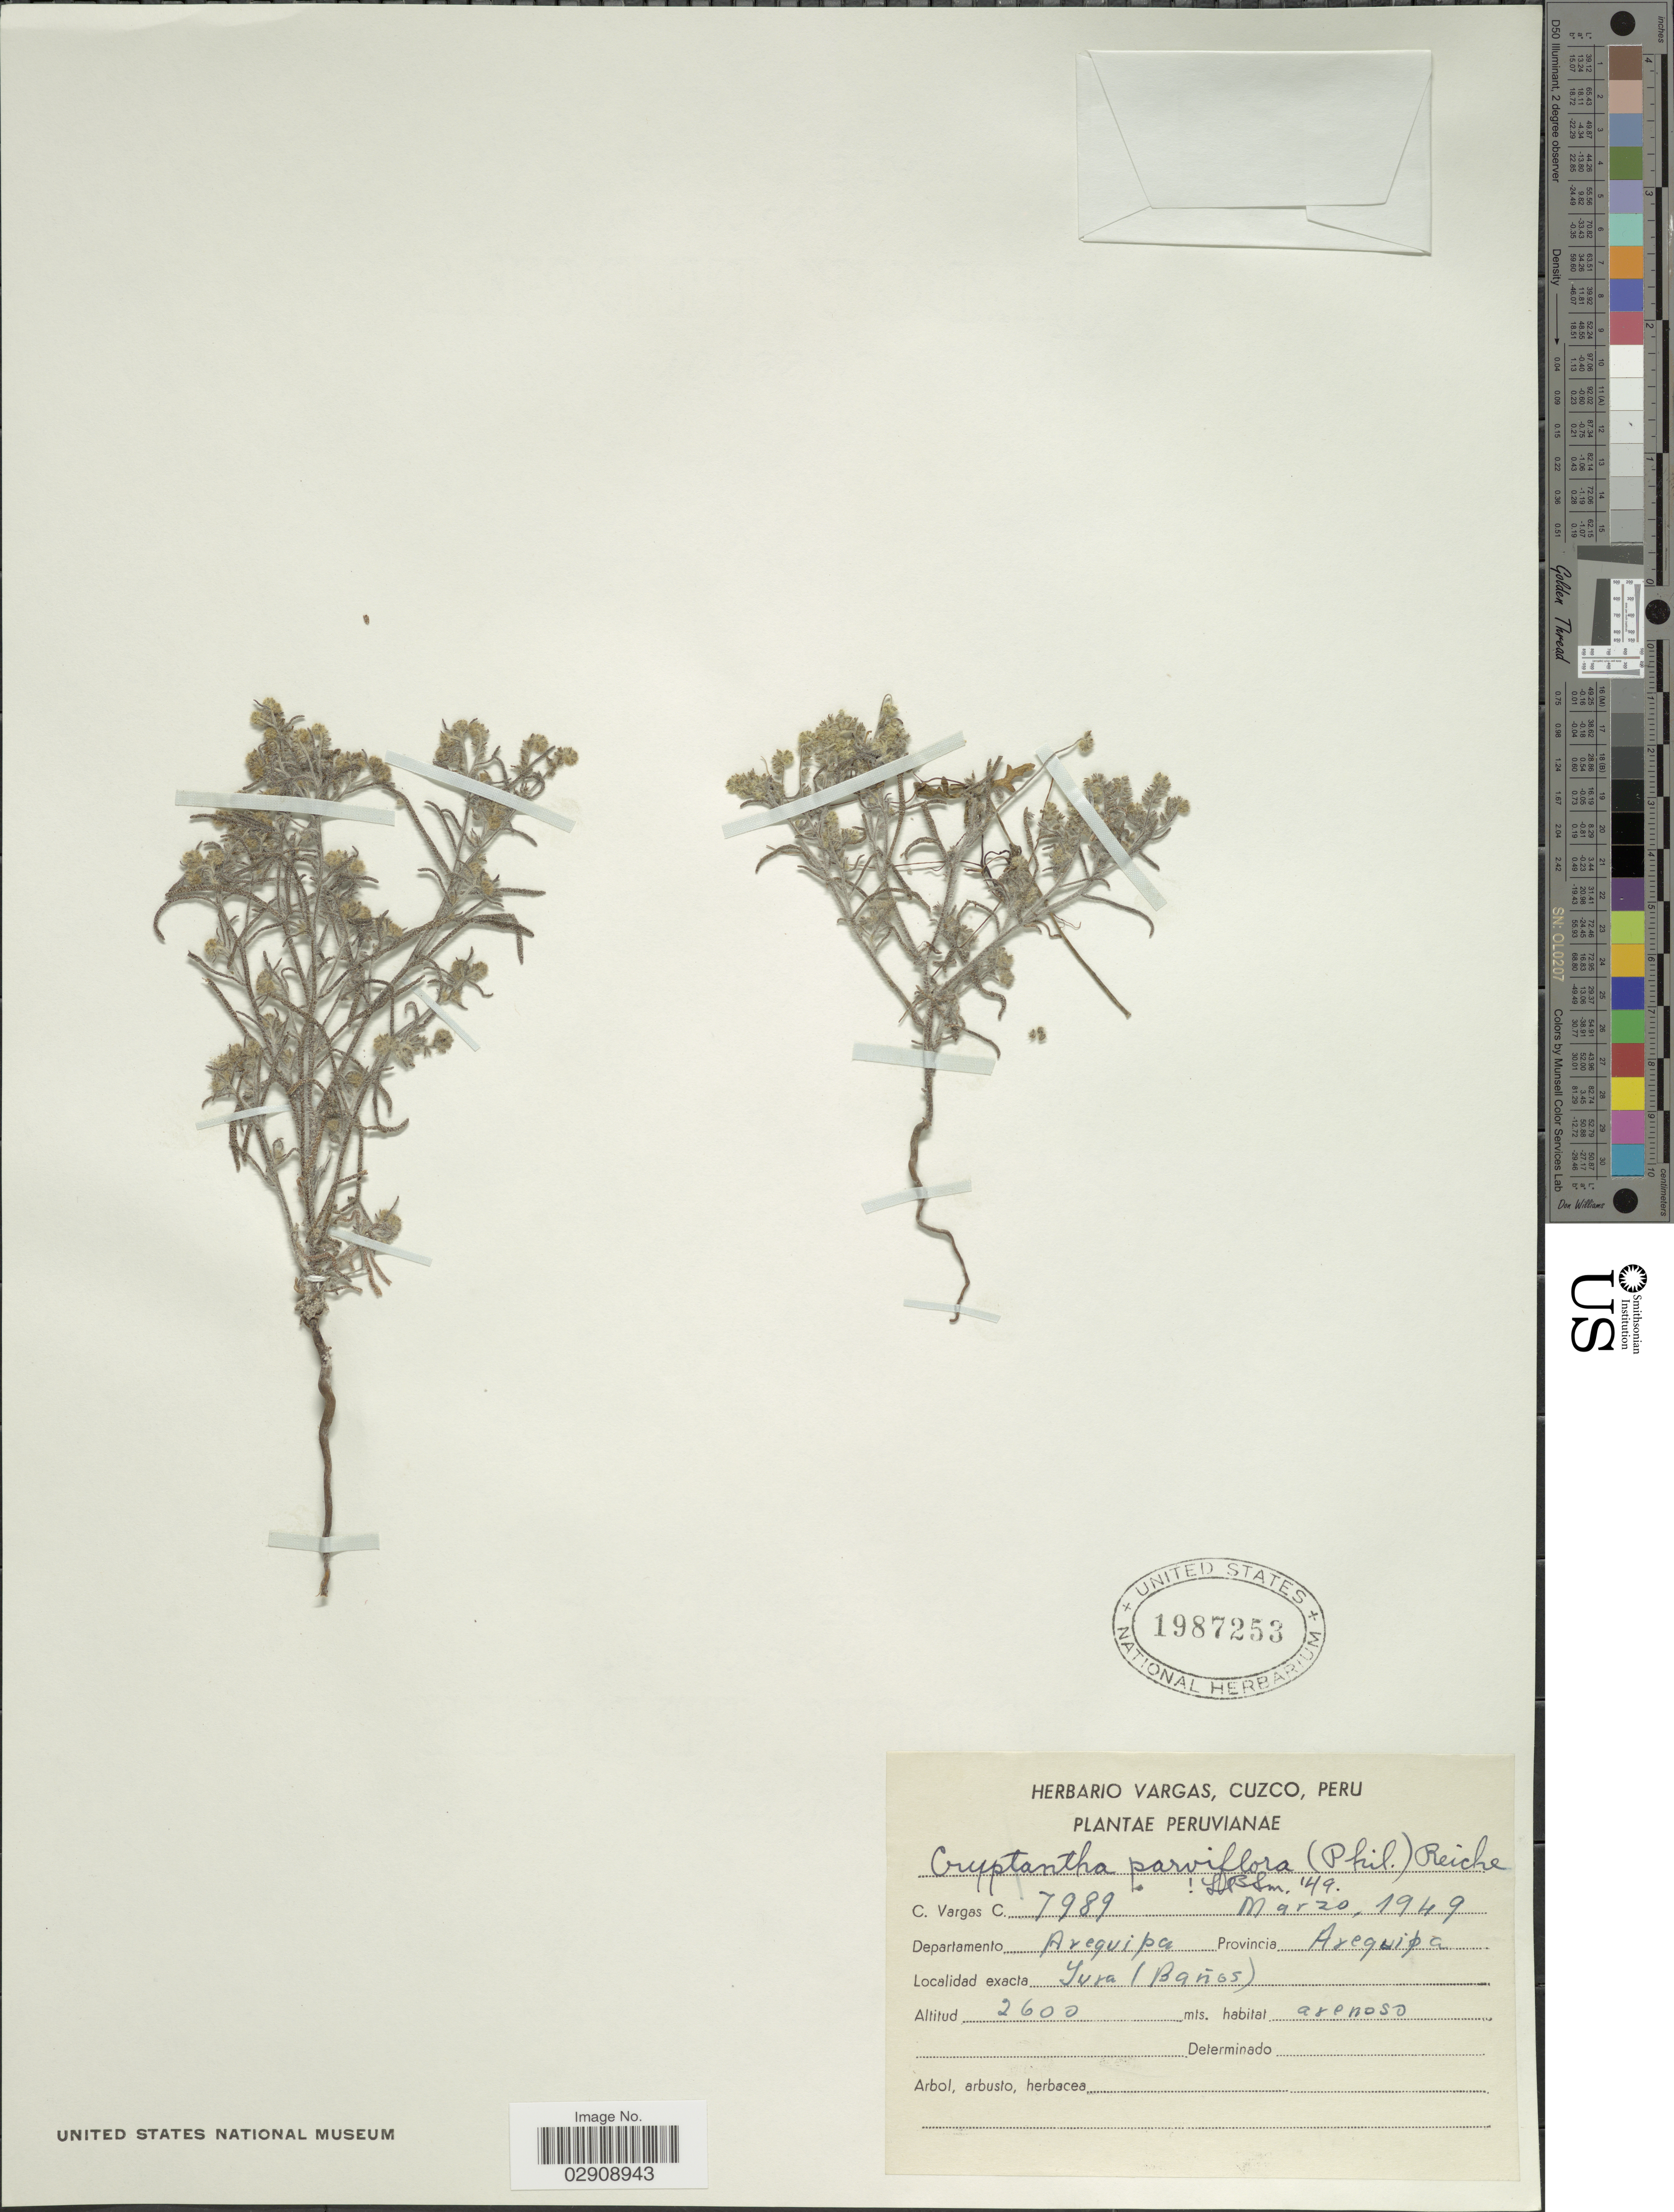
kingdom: Plantae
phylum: Tracheophyta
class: Magnoliopsida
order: Boraginales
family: Boraginaceae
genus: Johnstonella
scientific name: Johnstonella parviflora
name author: (Phil.) Hasenstab & M.G. Simpson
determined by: Moroni, Pablo, (SI), Instituto de Botanica Darwinion (ARGENTINA)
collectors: C. Vargas Calderón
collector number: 7989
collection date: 1949-03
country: Peru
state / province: Arequipa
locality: Yura (Baños). Departamento Arequipa. Provincia Arequipa. Peru.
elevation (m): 2600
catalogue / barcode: US 1987253